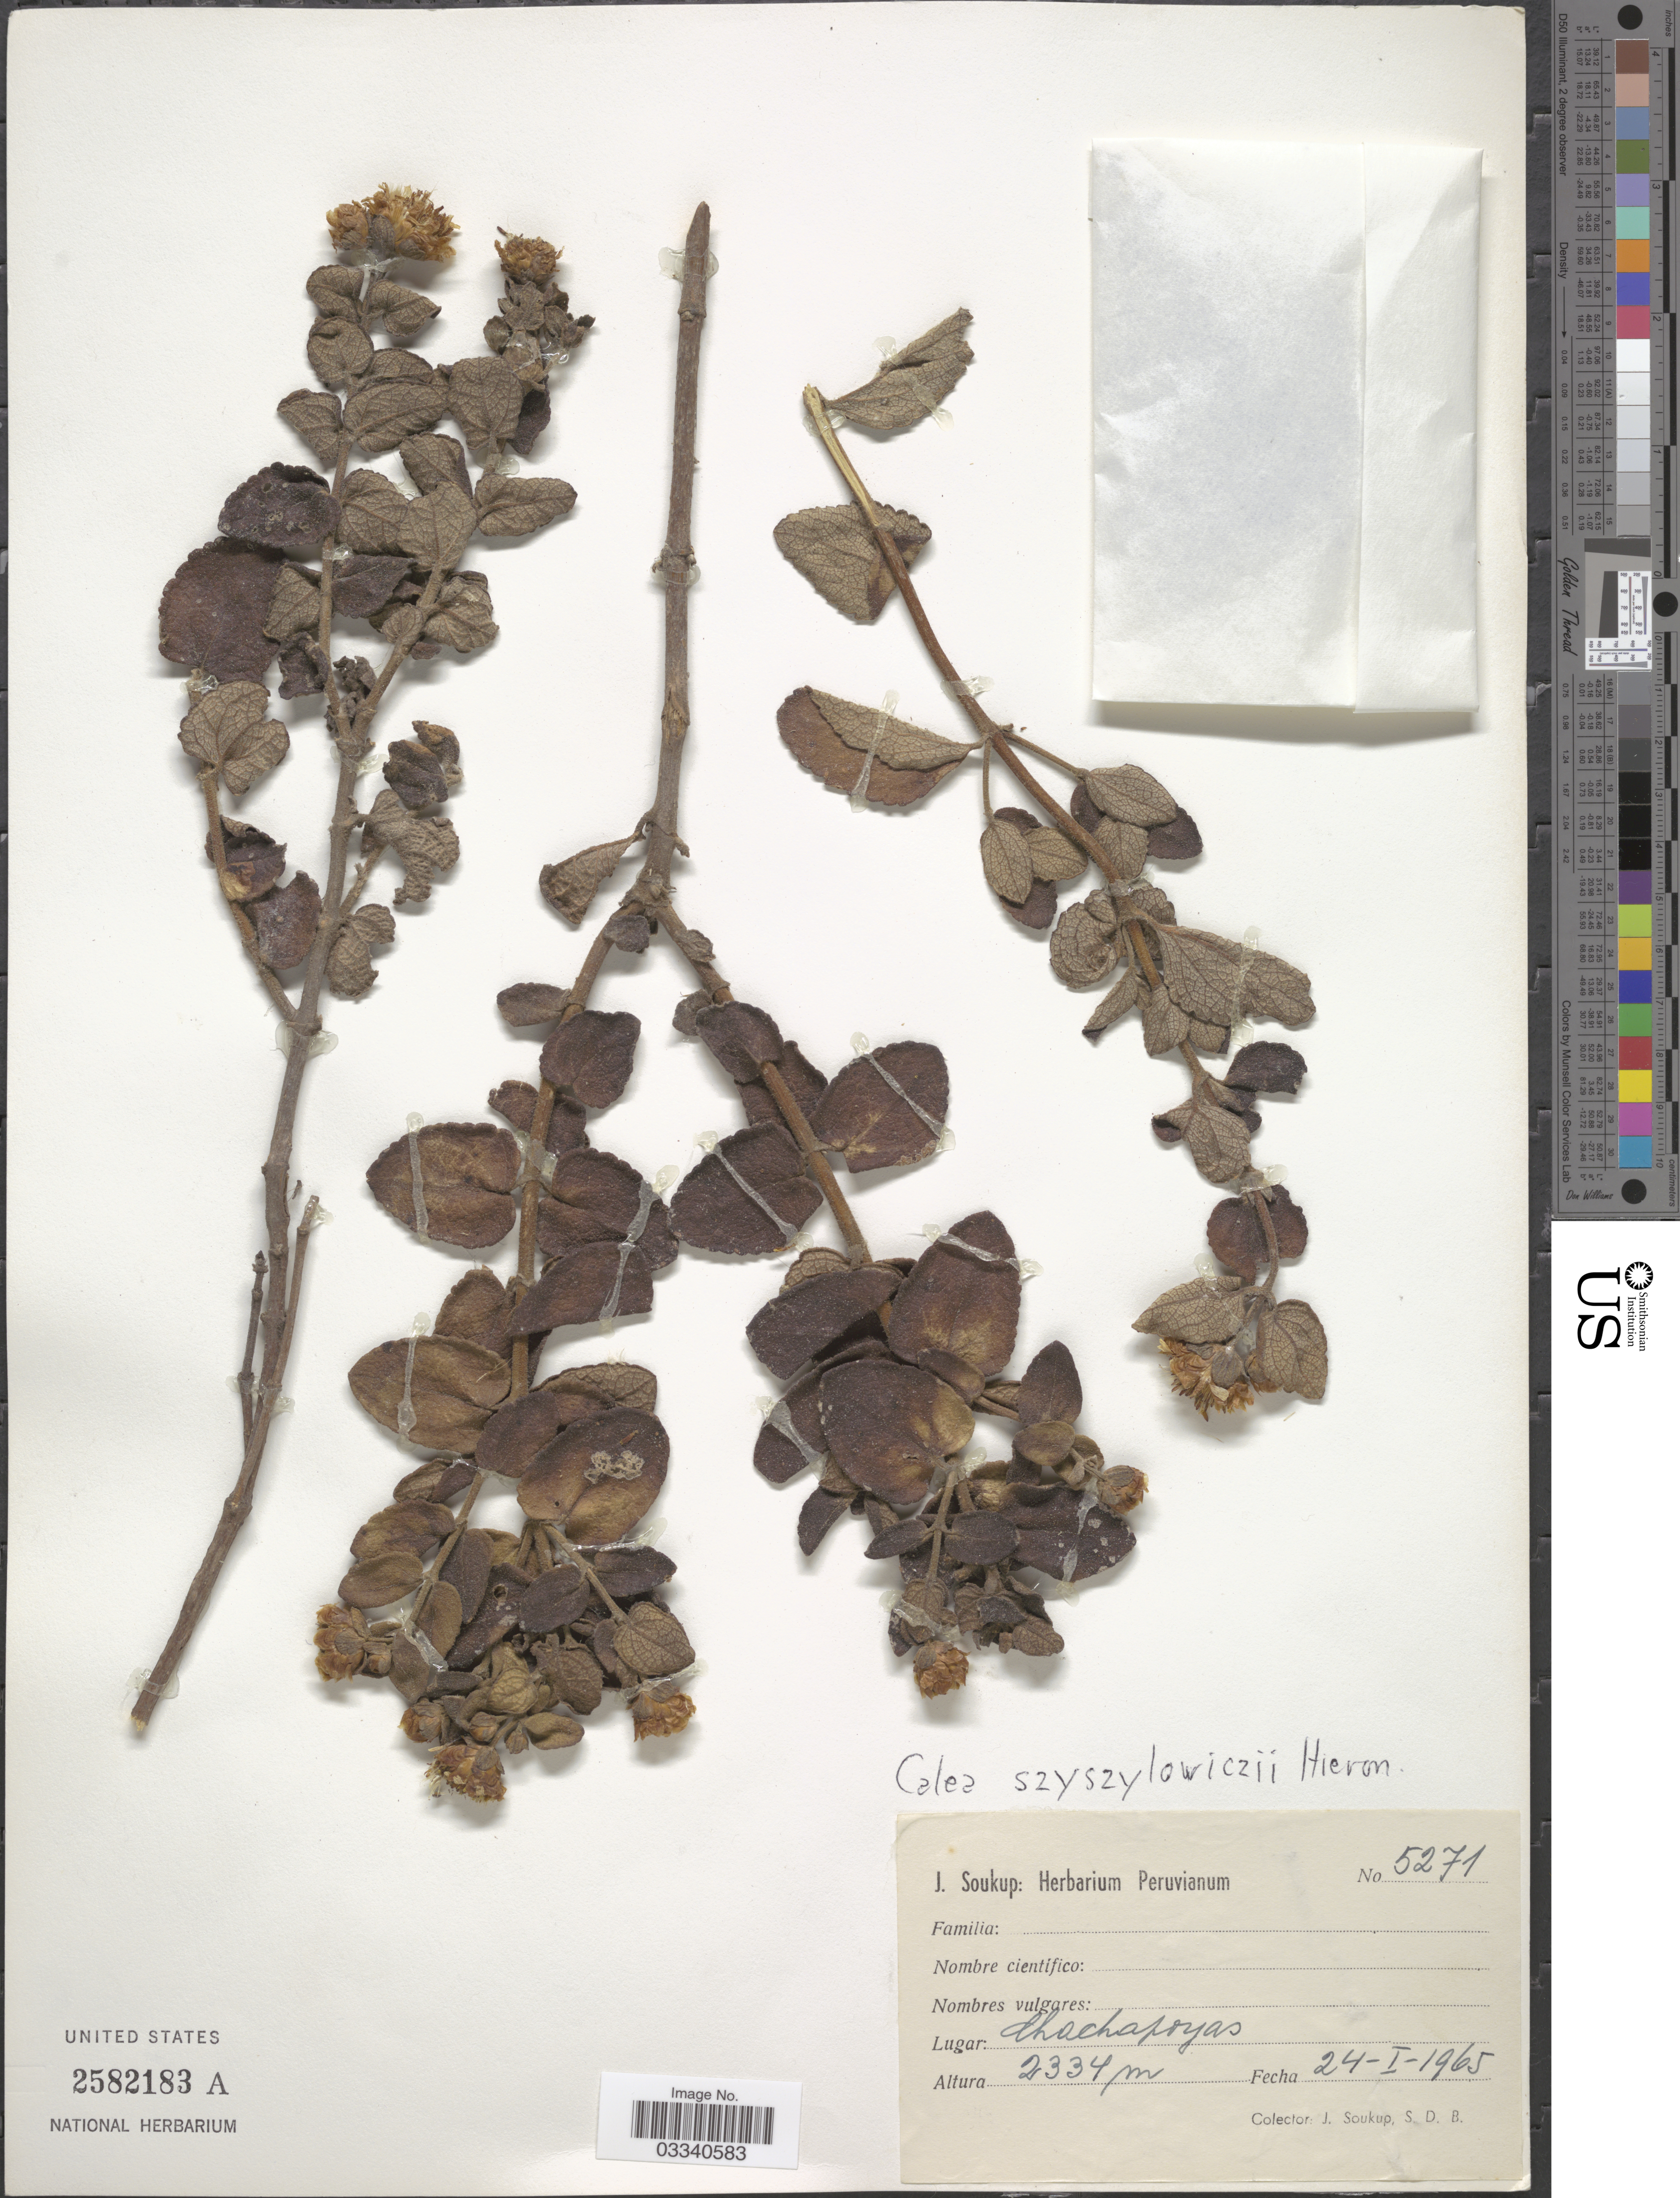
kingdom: Plantae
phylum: Tracheophyta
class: Magnoliopsida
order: Asterales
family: Asteraceae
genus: Calea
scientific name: Calea szyszylowizii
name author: Hieron.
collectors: J. Soukup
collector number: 5271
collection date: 1965-01-24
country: Peru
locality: Chachapoyas.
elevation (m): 2334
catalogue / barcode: US 2582183A